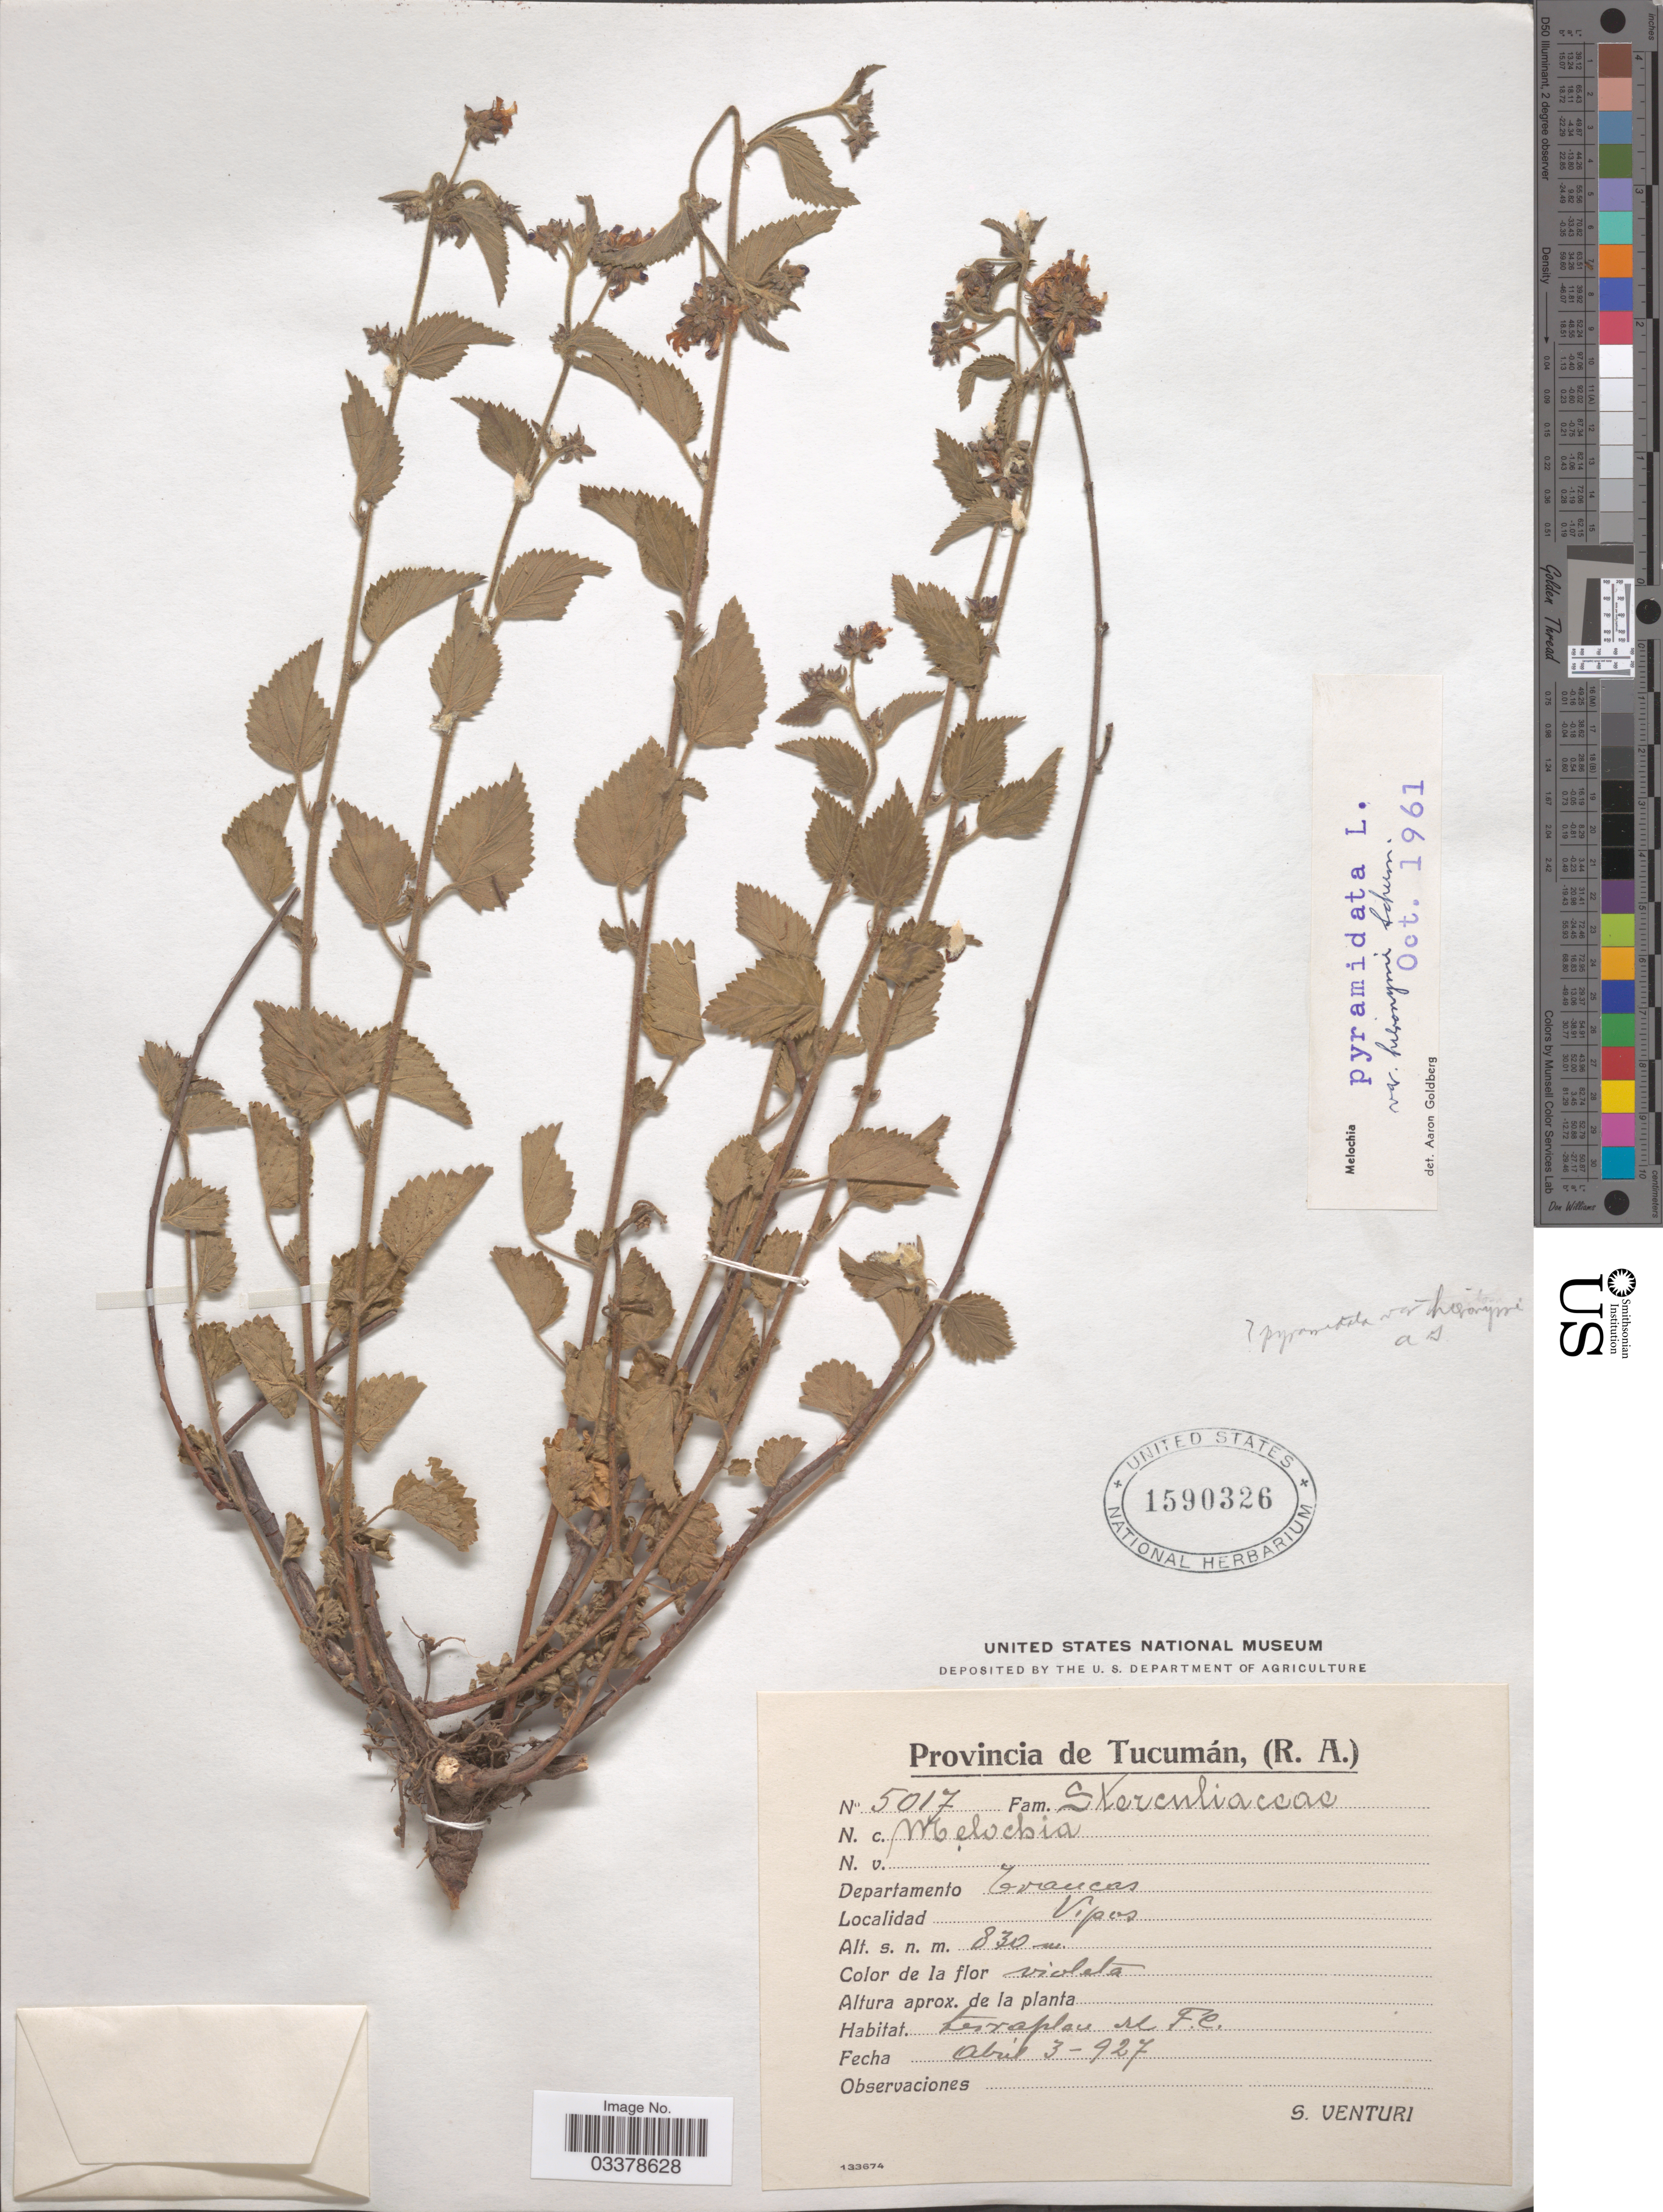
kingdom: Plantae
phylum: Tracheophyta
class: Magnoliopsida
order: Malvales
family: Malvaceae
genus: Melochia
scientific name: Melochia pyramidata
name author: L.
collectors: S. Venturi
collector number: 5017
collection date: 1927-04-03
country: Argentina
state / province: Tucuman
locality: Departamento Trancas. Vipos.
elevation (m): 830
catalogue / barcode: US 1590326